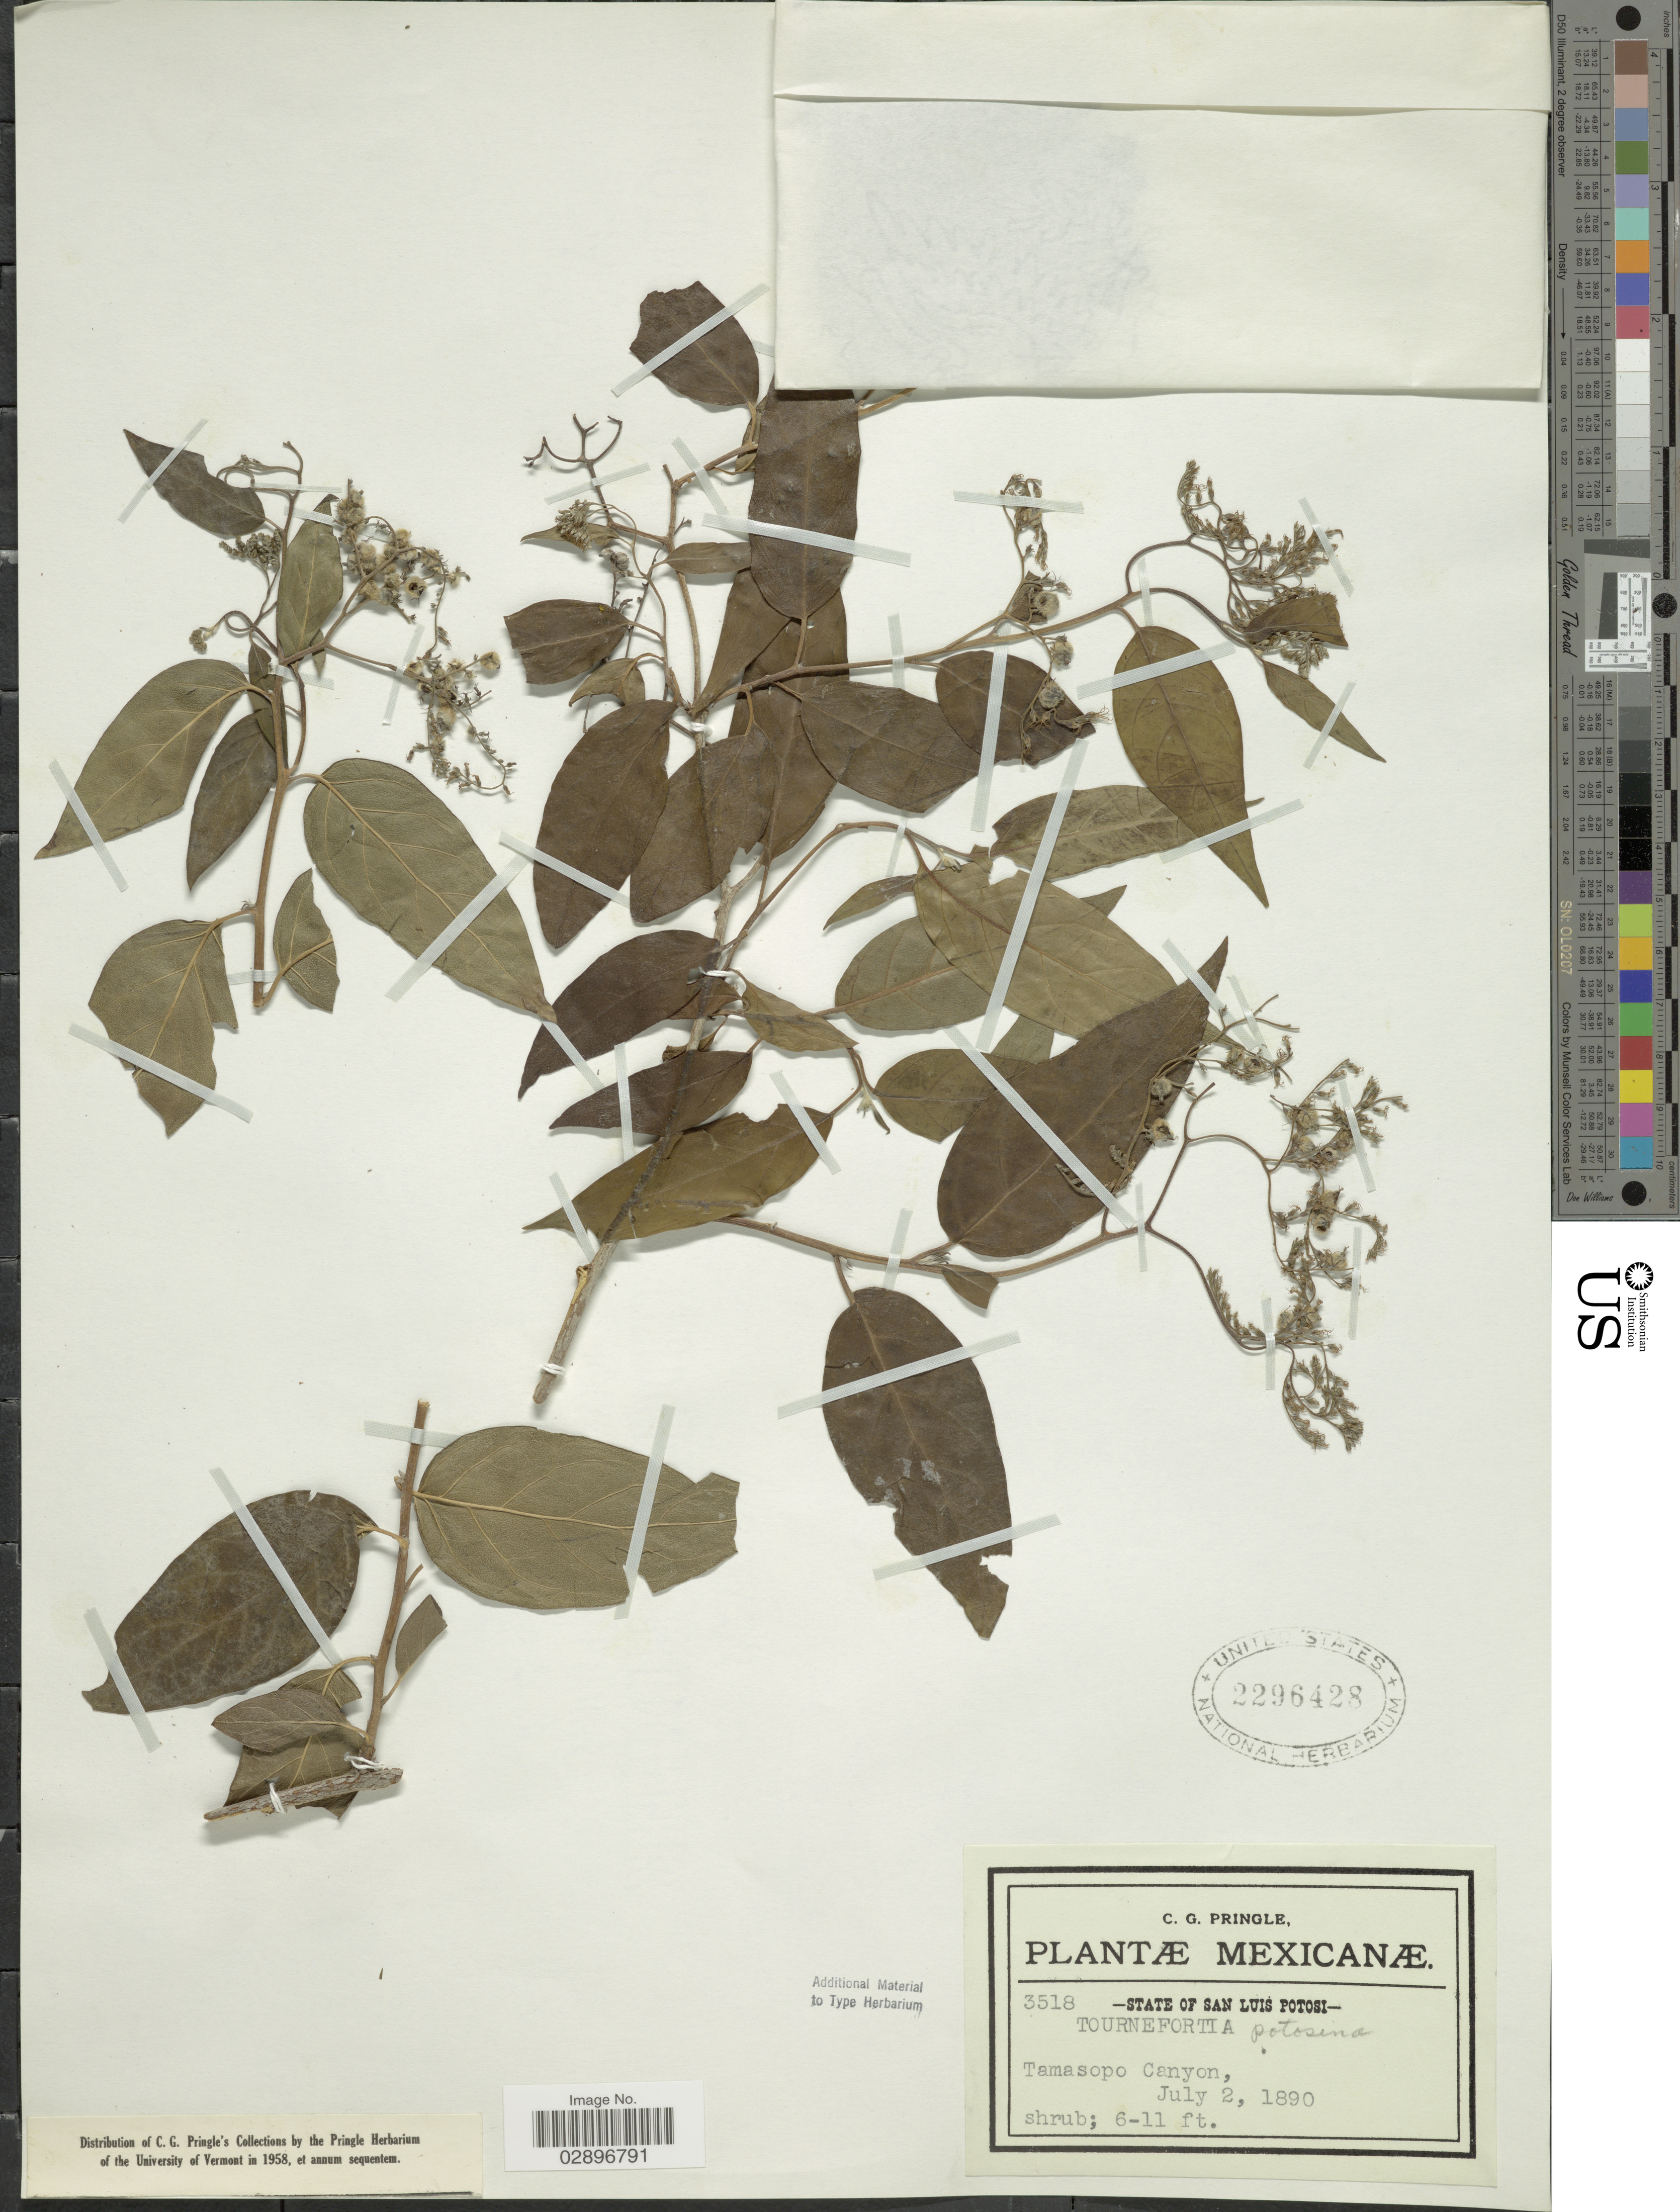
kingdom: Plantae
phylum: Tracheophyta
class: Magnoliopsida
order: Boraginales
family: Heliotropiaceae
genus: Tournefortia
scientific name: Tournefortia potosina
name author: Standl.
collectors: C. G. Pringle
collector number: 3518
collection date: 1890-07-02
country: Mexico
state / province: San Luis Potosí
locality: Tamasopo Canyon.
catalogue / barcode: US 2296428